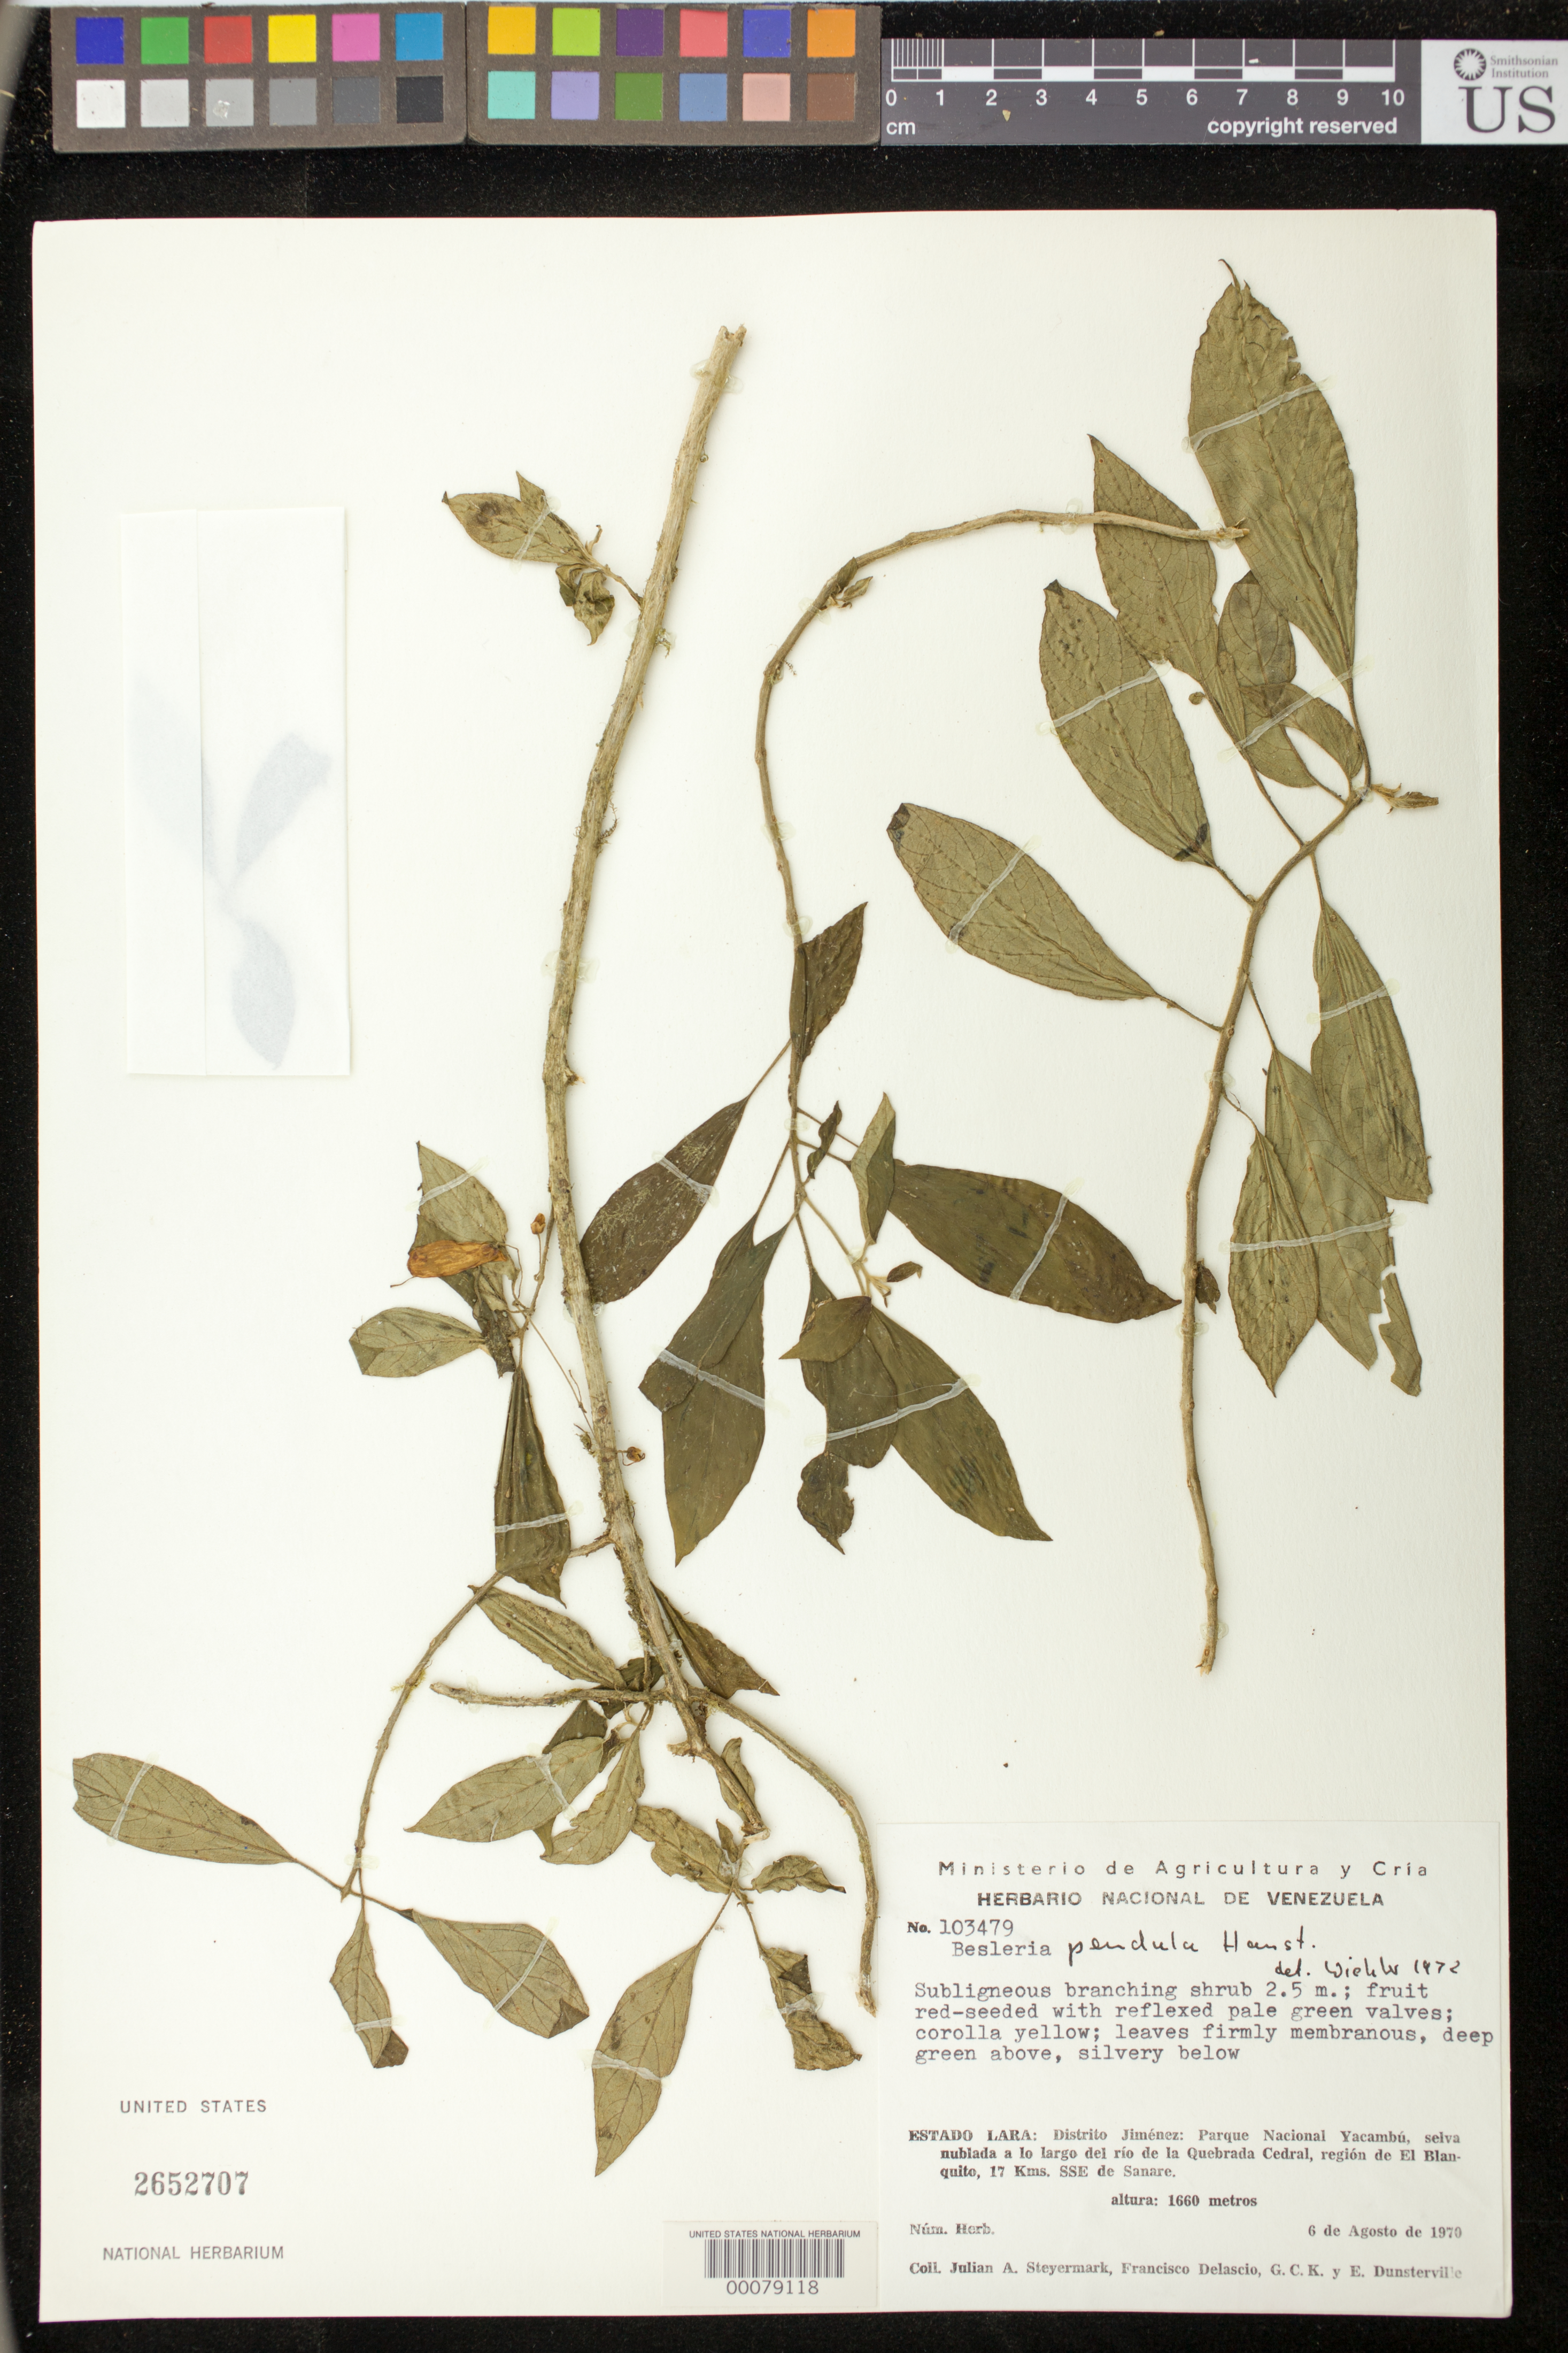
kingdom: Plantae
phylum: Tracheophyta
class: Magnoliopsida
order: Lamiales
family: Gesneriaceae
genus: Besleria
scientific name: Besleria pendula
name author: Hanst.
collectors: J. Steyermark & et al.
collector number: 103479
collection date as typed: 06 Aug 1970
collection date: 1970-08-06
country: Venezuela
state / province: Lara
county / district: Jiménez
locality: Distrito Jimenez, Parque Nacional Yacambu, Quebrada Cedral, region of El Blanquito, 17 km SSE of Sanare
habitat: Cloud forest along the river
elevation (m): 1660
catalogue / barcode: US 2652707